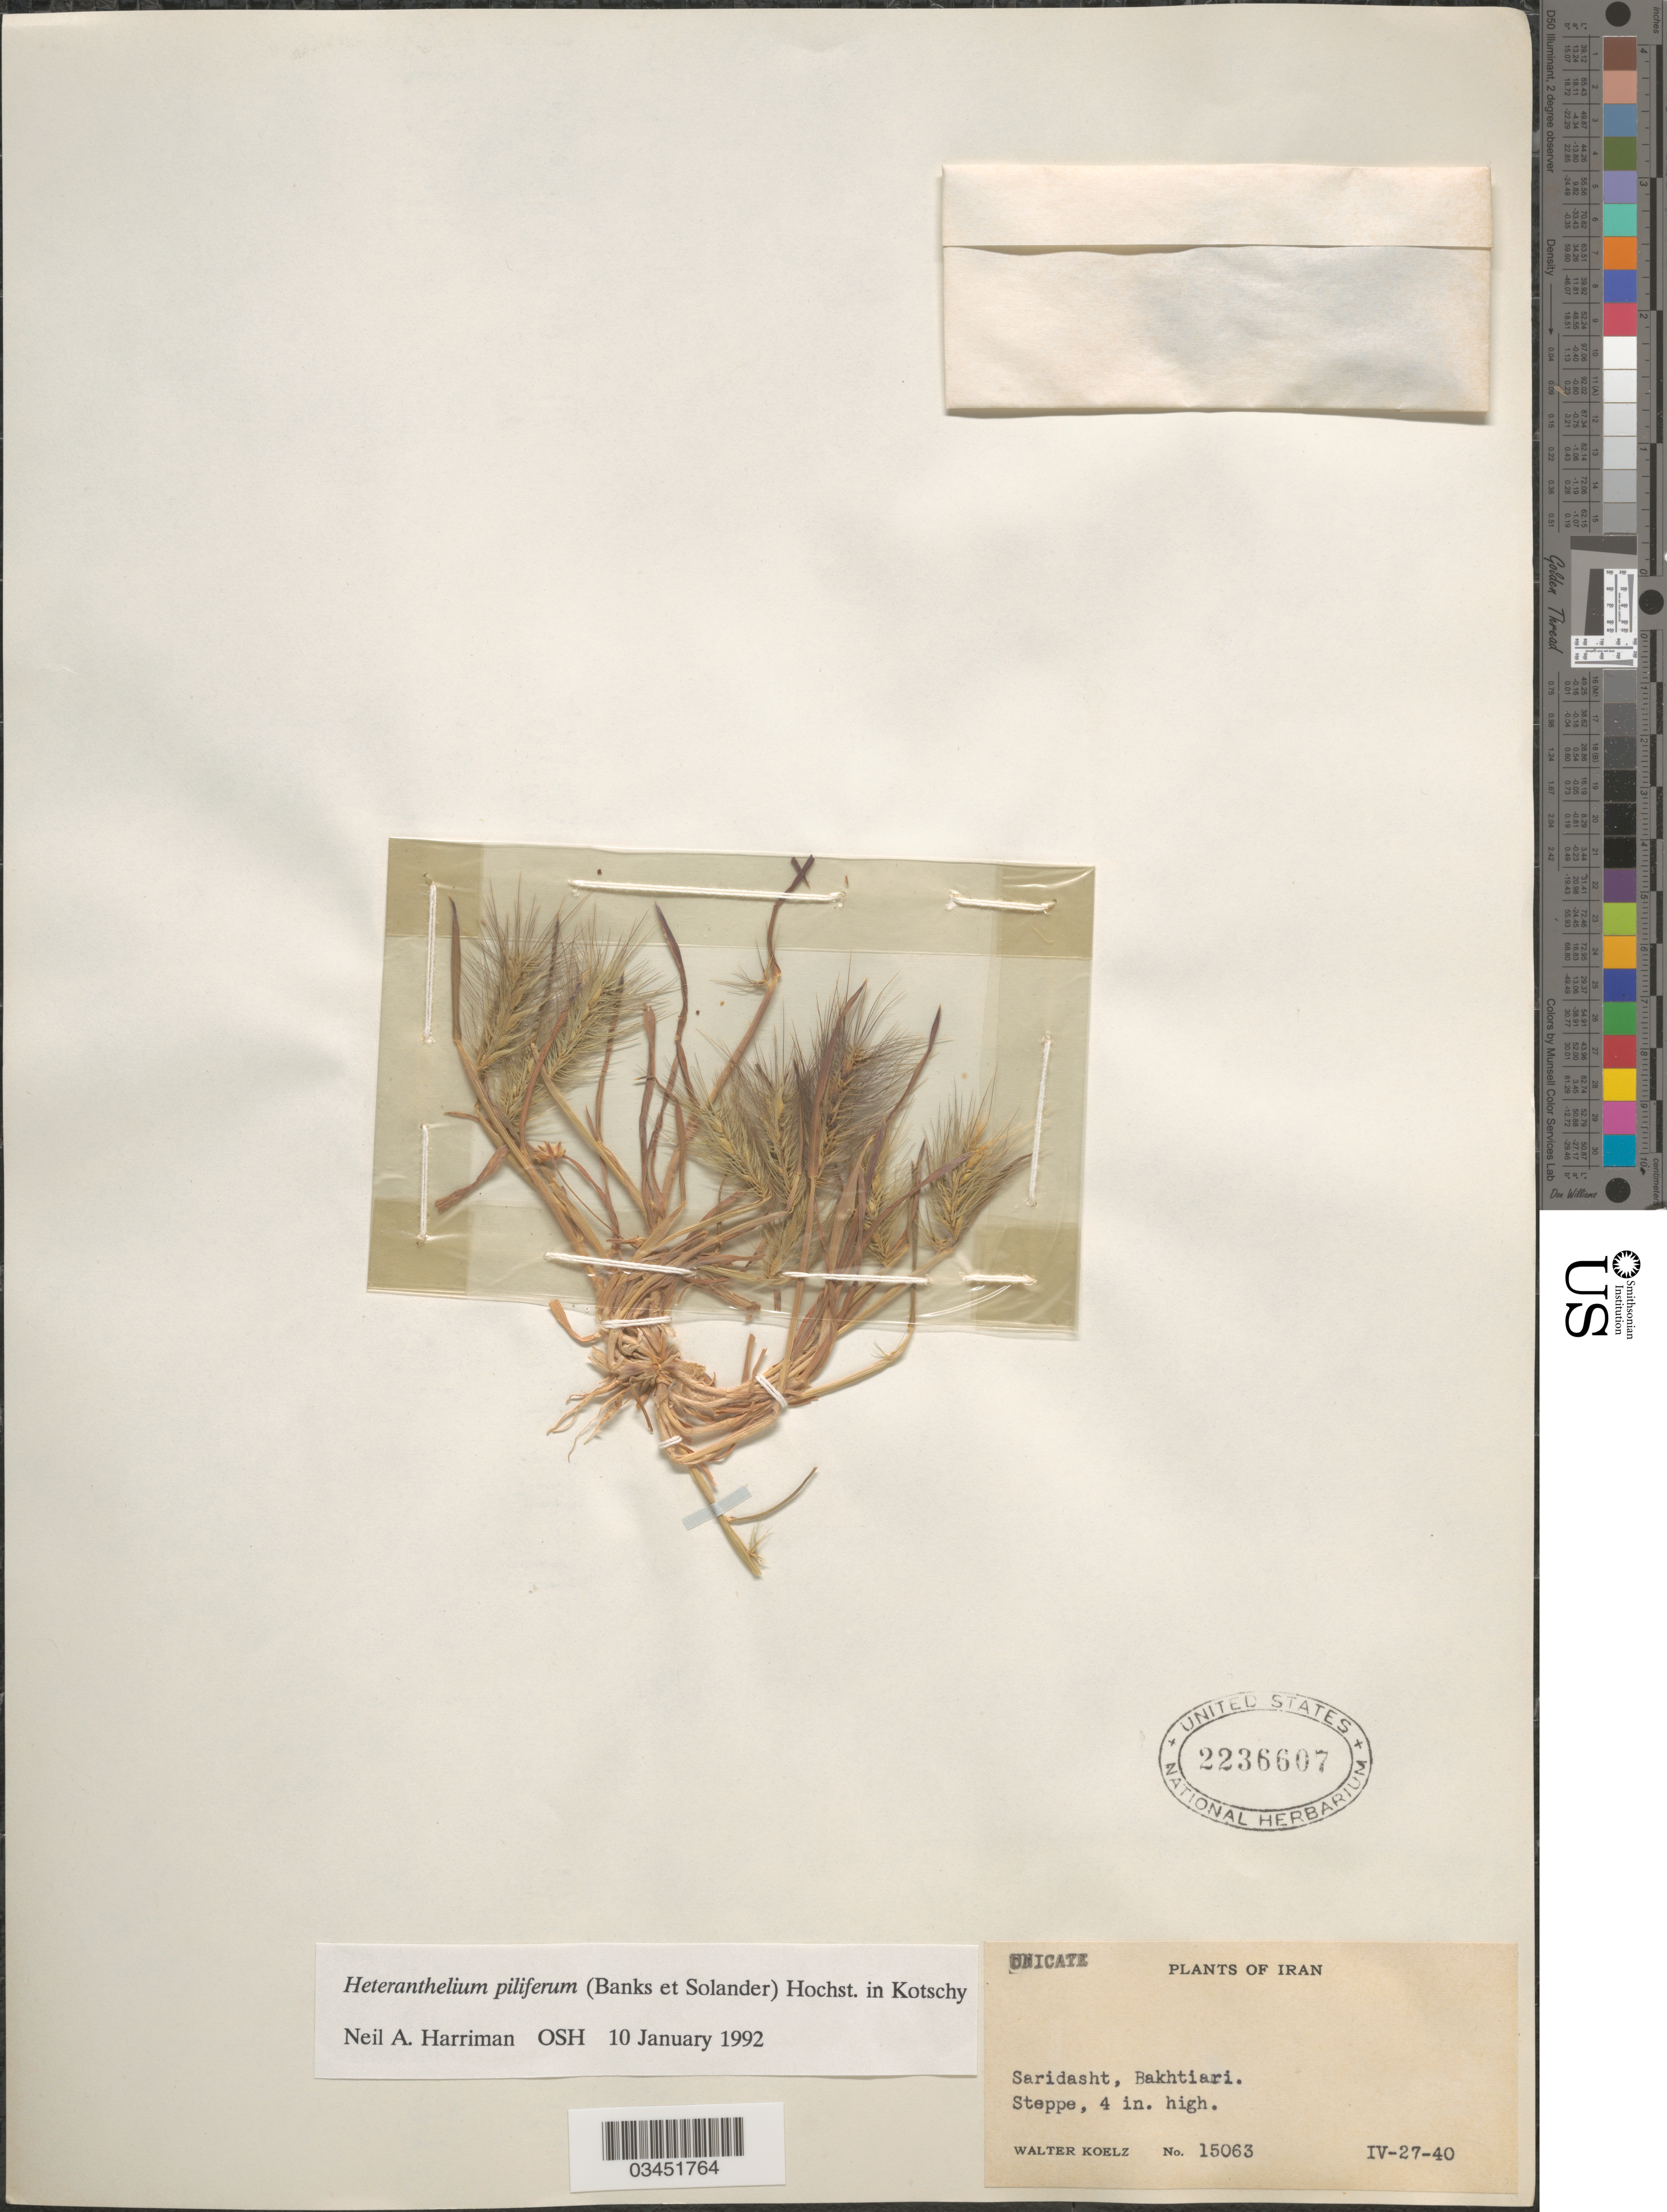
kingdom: Plantae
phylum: Tracheophyta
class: Liliopsida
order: Poales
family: Poaceae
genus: Heteranthelium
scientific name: Heteranthelium piliferum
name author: (Sol.) Hochst.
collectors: W. N. Koelz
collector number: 15063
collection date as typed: Transcribed d/m/y: 27/4/40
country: Iran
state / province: Chahar Mahaal and Bakhtiari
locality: Saridasht, Bakhtiari.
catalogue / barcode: US 2236607